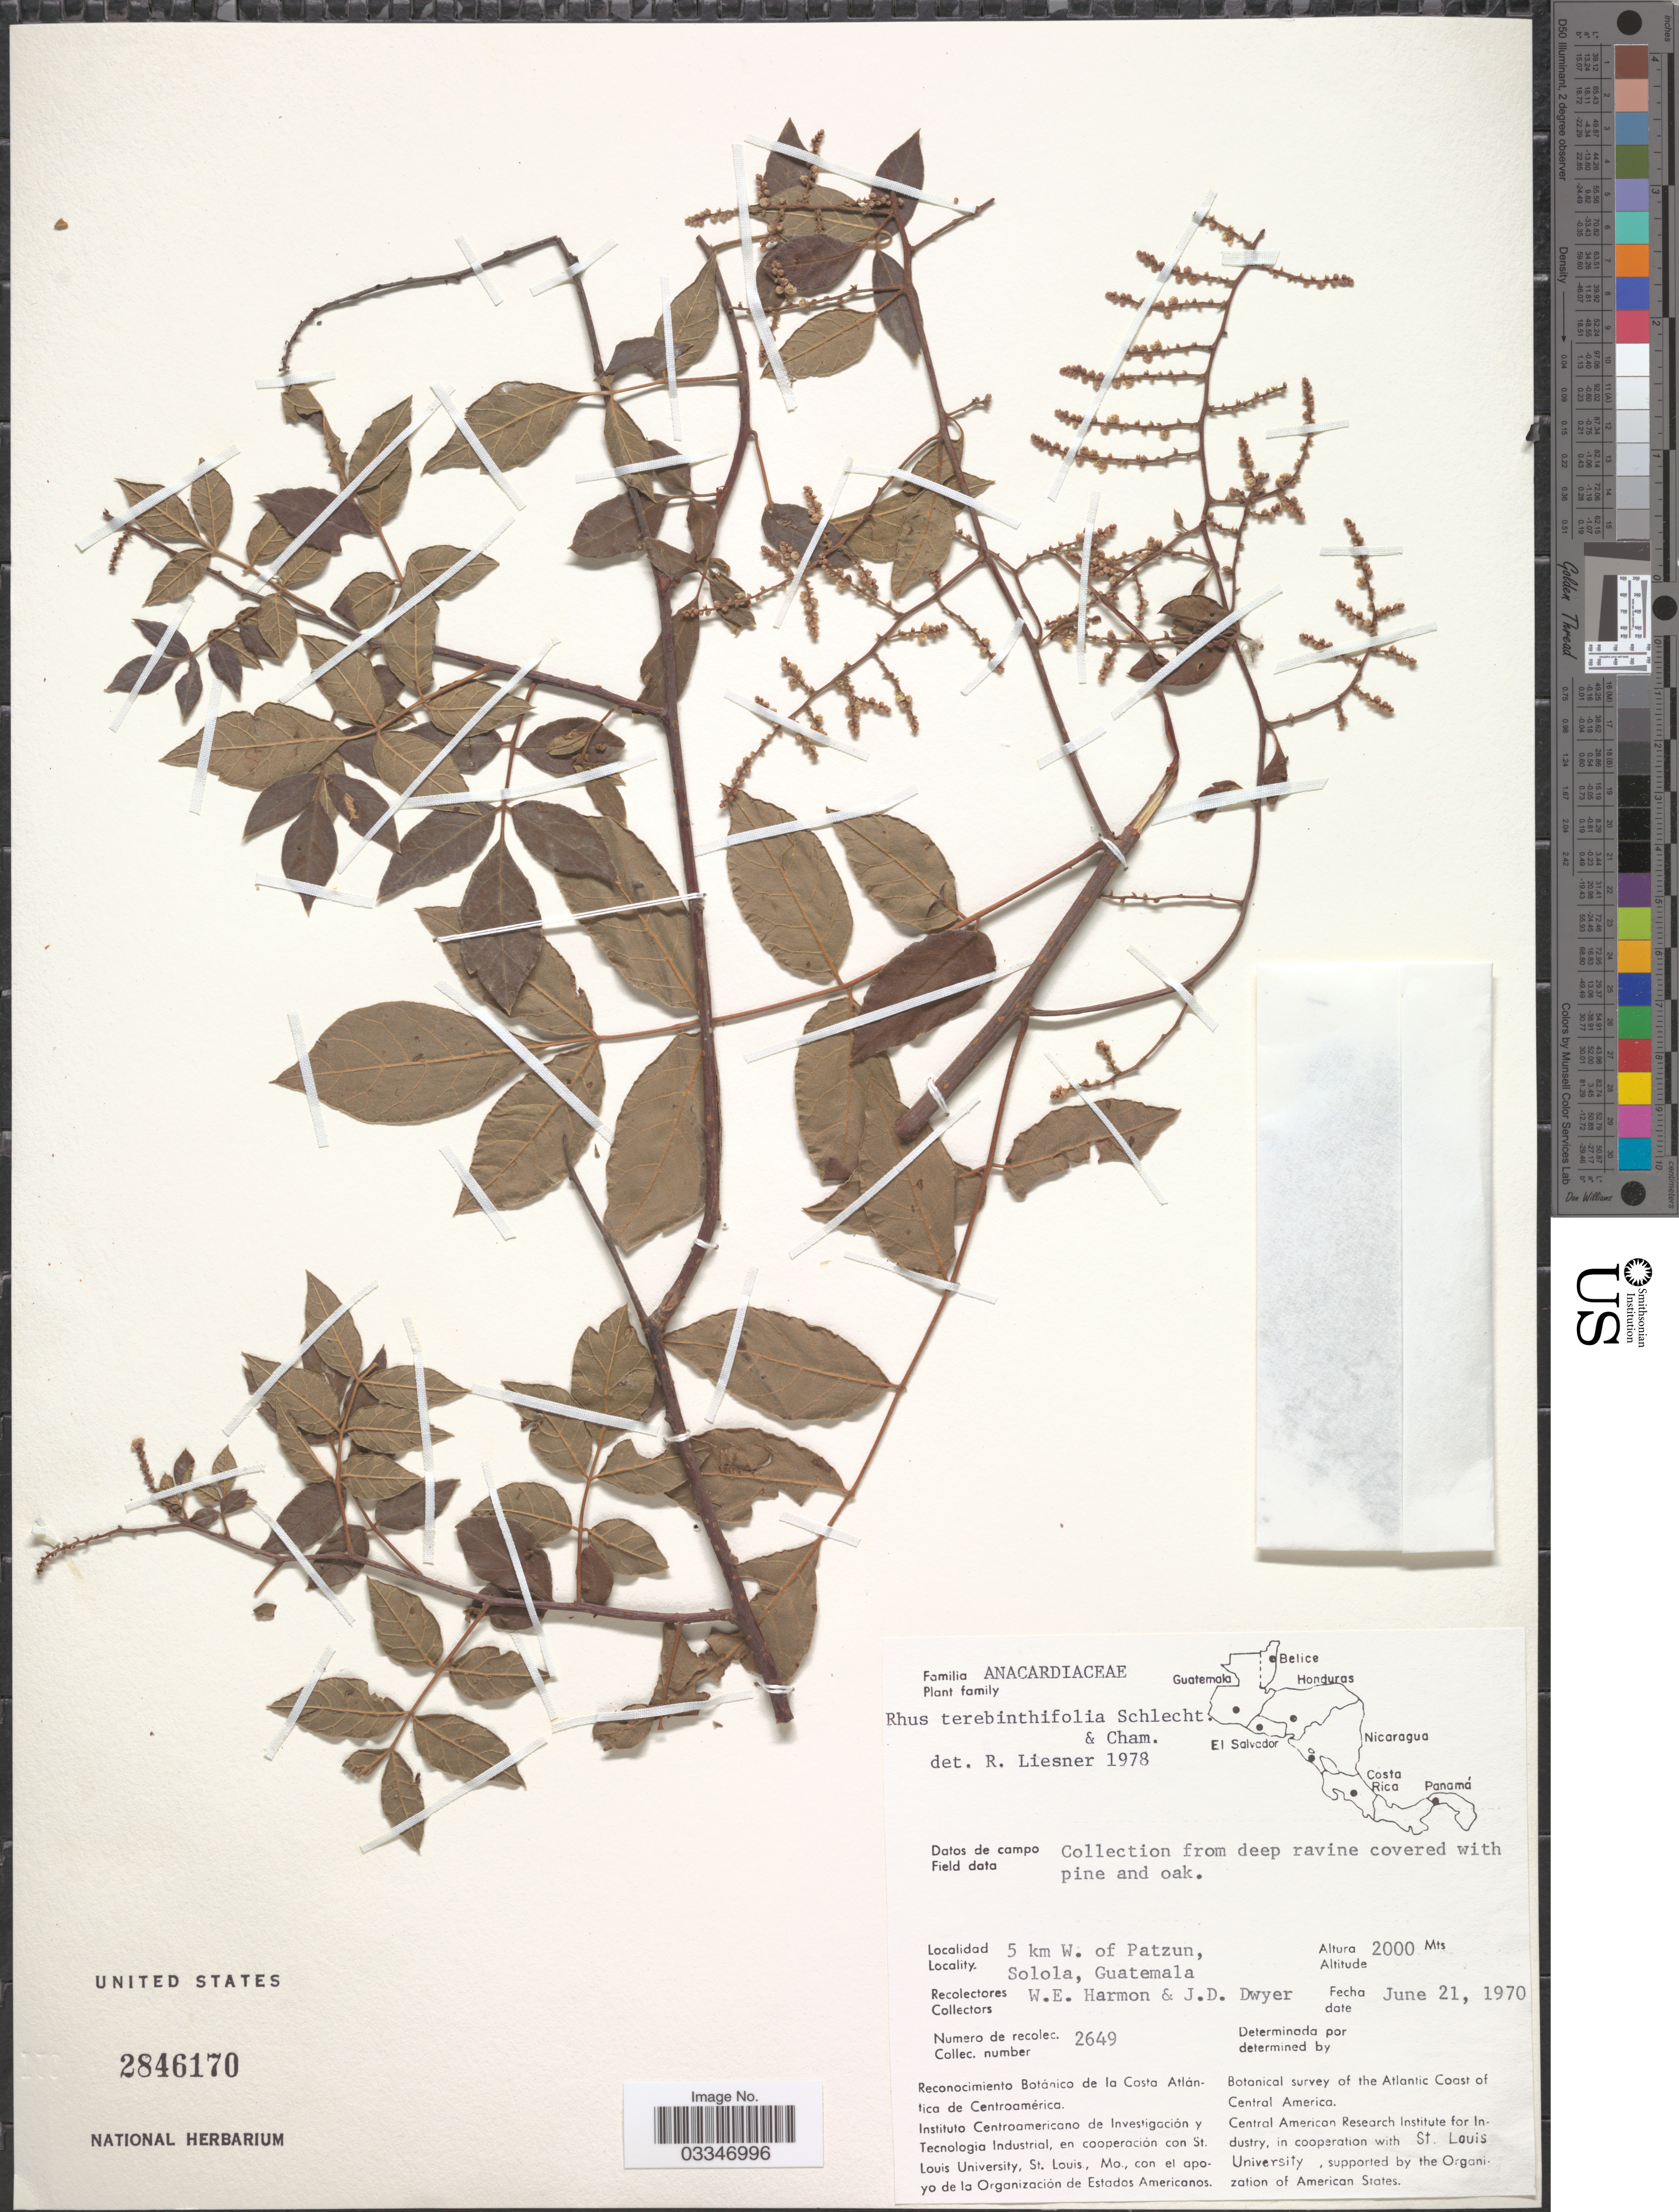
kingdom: Plantae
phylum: Tracheophyta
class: Magnoliopsida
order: Sapindales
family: Anacardiaceae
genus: Rhus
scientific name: Rhus terebinthifolia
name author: Schltdl. & Cham.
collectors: W. E. Harmon & J. D. Dwyer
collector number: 2649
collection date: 1970-06-21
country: Guatemala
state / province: Sololá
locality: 5 km W. of Patzun.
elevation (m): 2000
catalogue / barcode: US 2846170